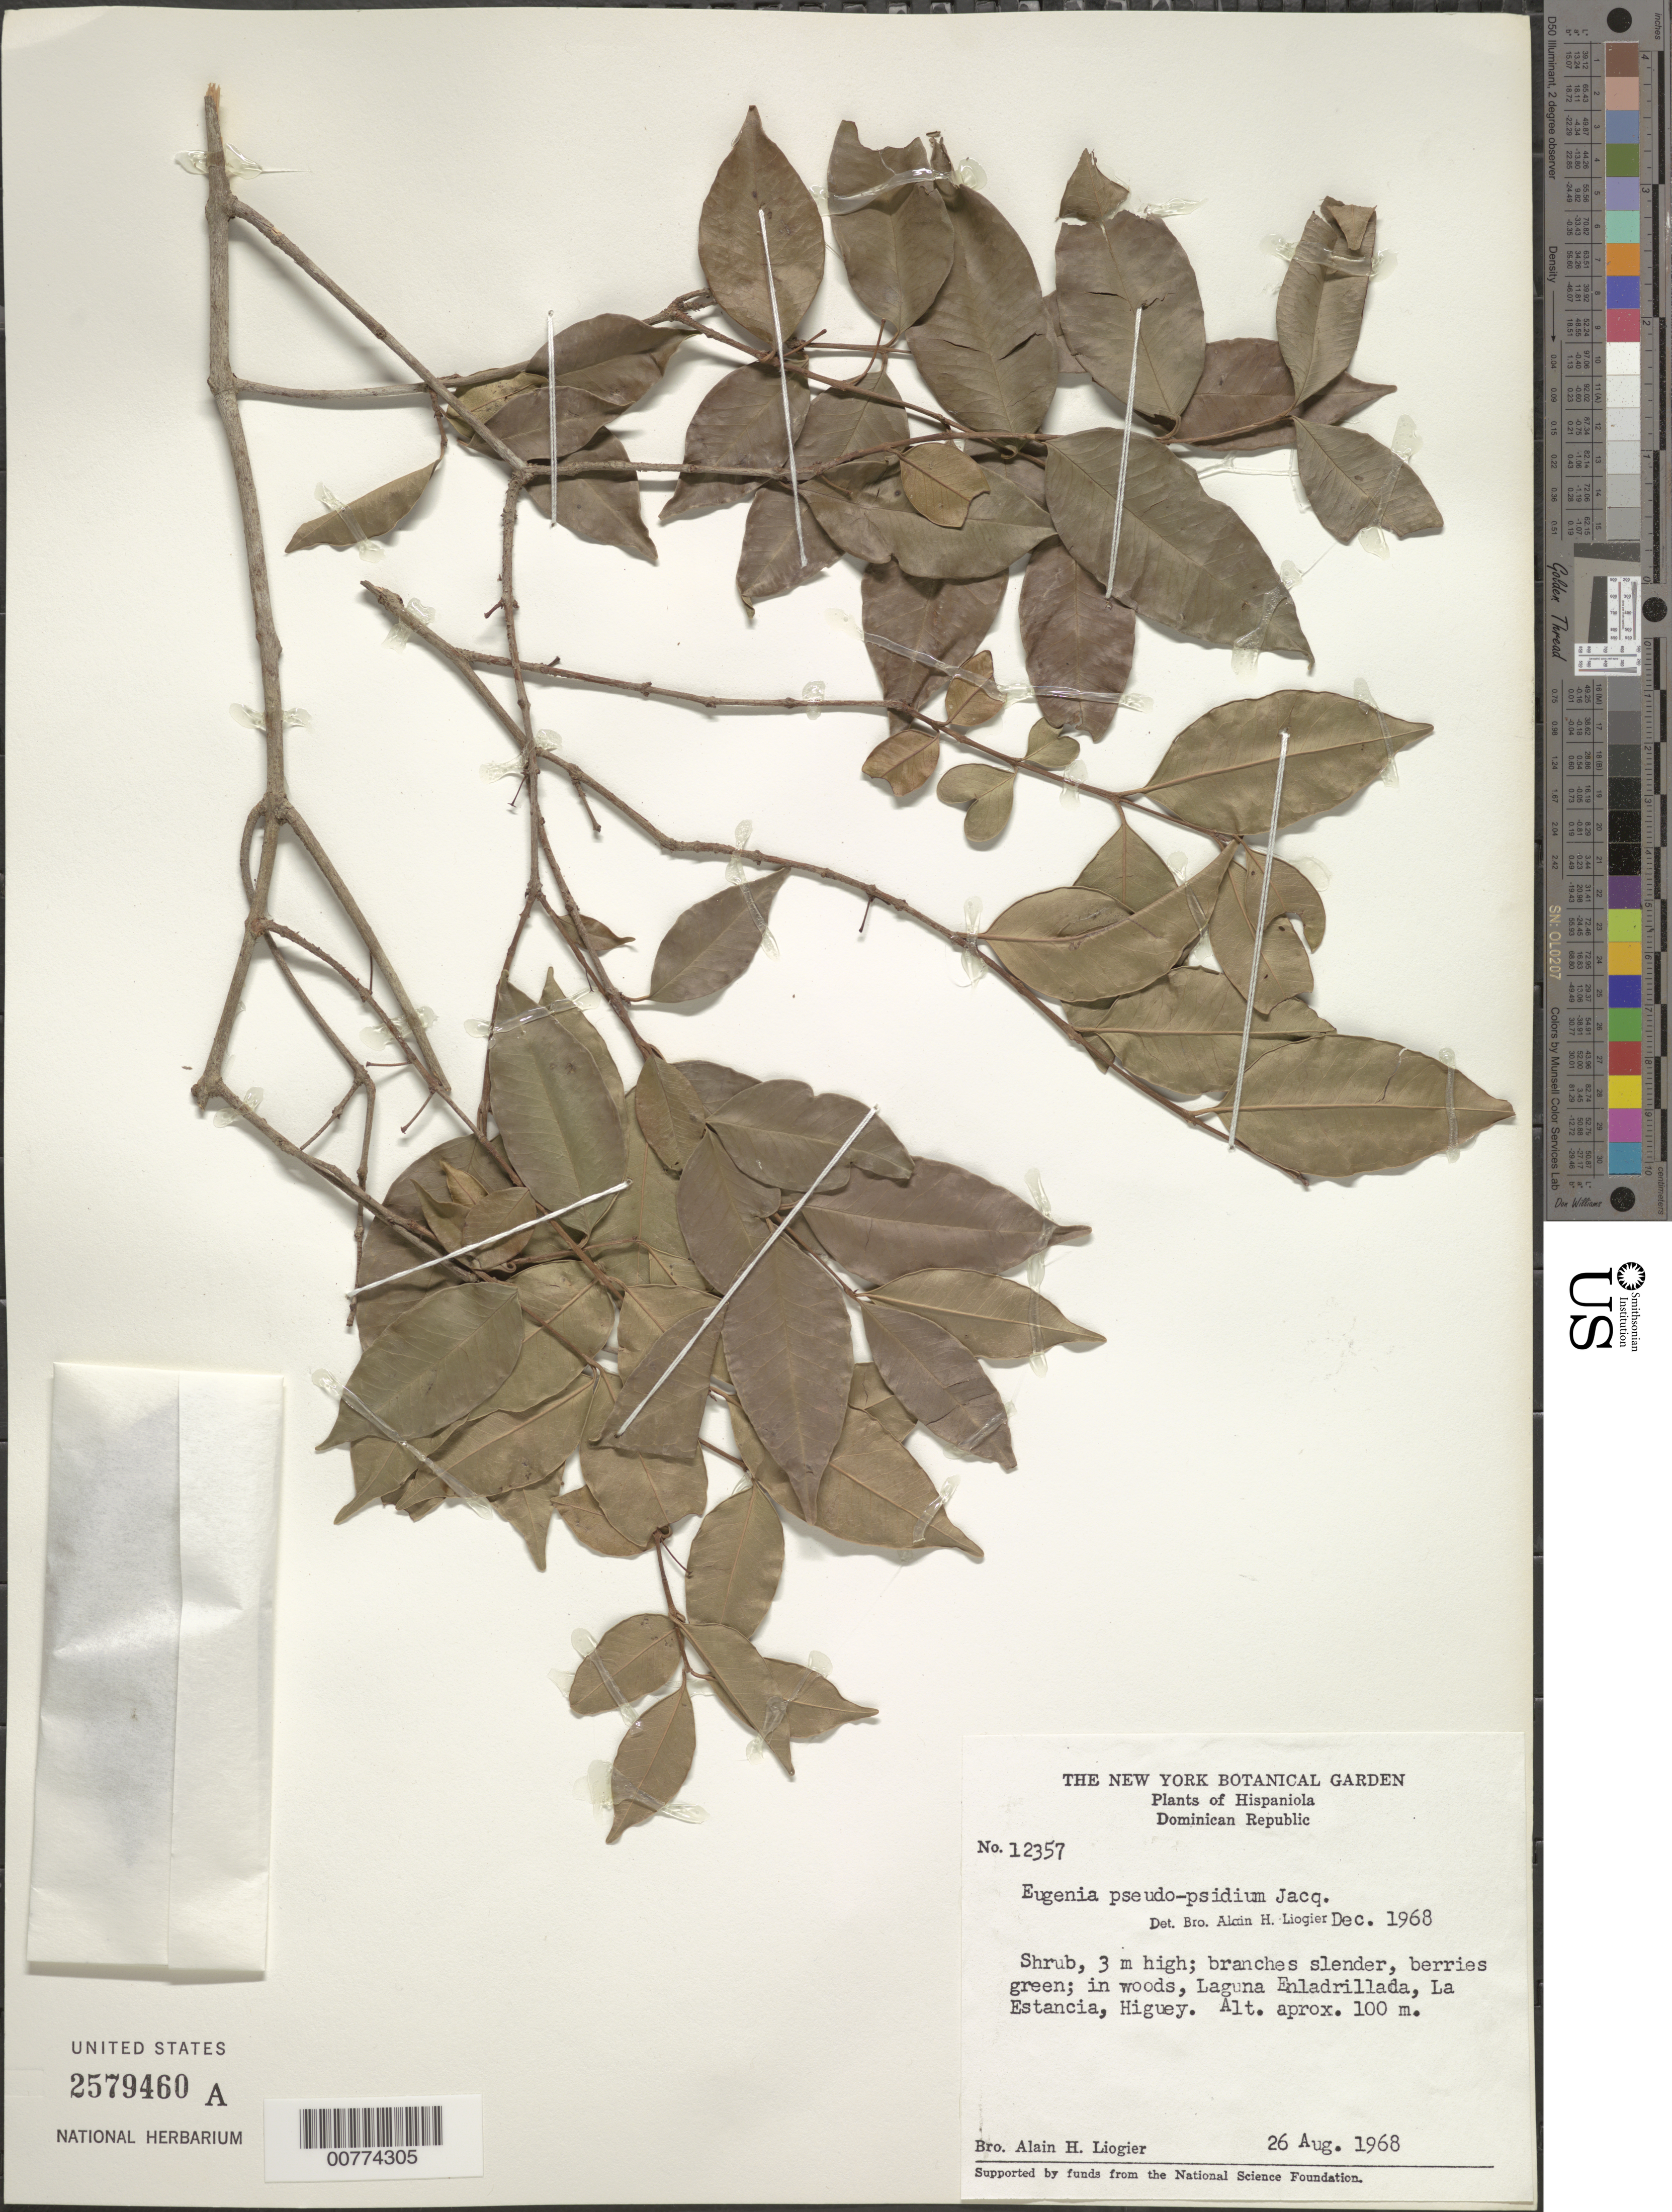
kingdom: Plantae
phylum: Tracheophyta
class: Magnoliopsida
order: Myrtales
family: Myrtaceae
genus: Eugenia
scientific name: Eugenia pseudopsidium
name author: Jacq.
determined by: Liogier, Alain H.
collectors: A. H. Liogier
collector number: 12357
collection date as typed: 26 Aug 1968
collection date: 1968-08-26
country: Dominican Republic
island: Hispaniola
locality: Higuey, La Estancia, Laguna Enladrillada.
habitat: In woods.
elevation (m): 100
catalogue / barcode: US 2579460A